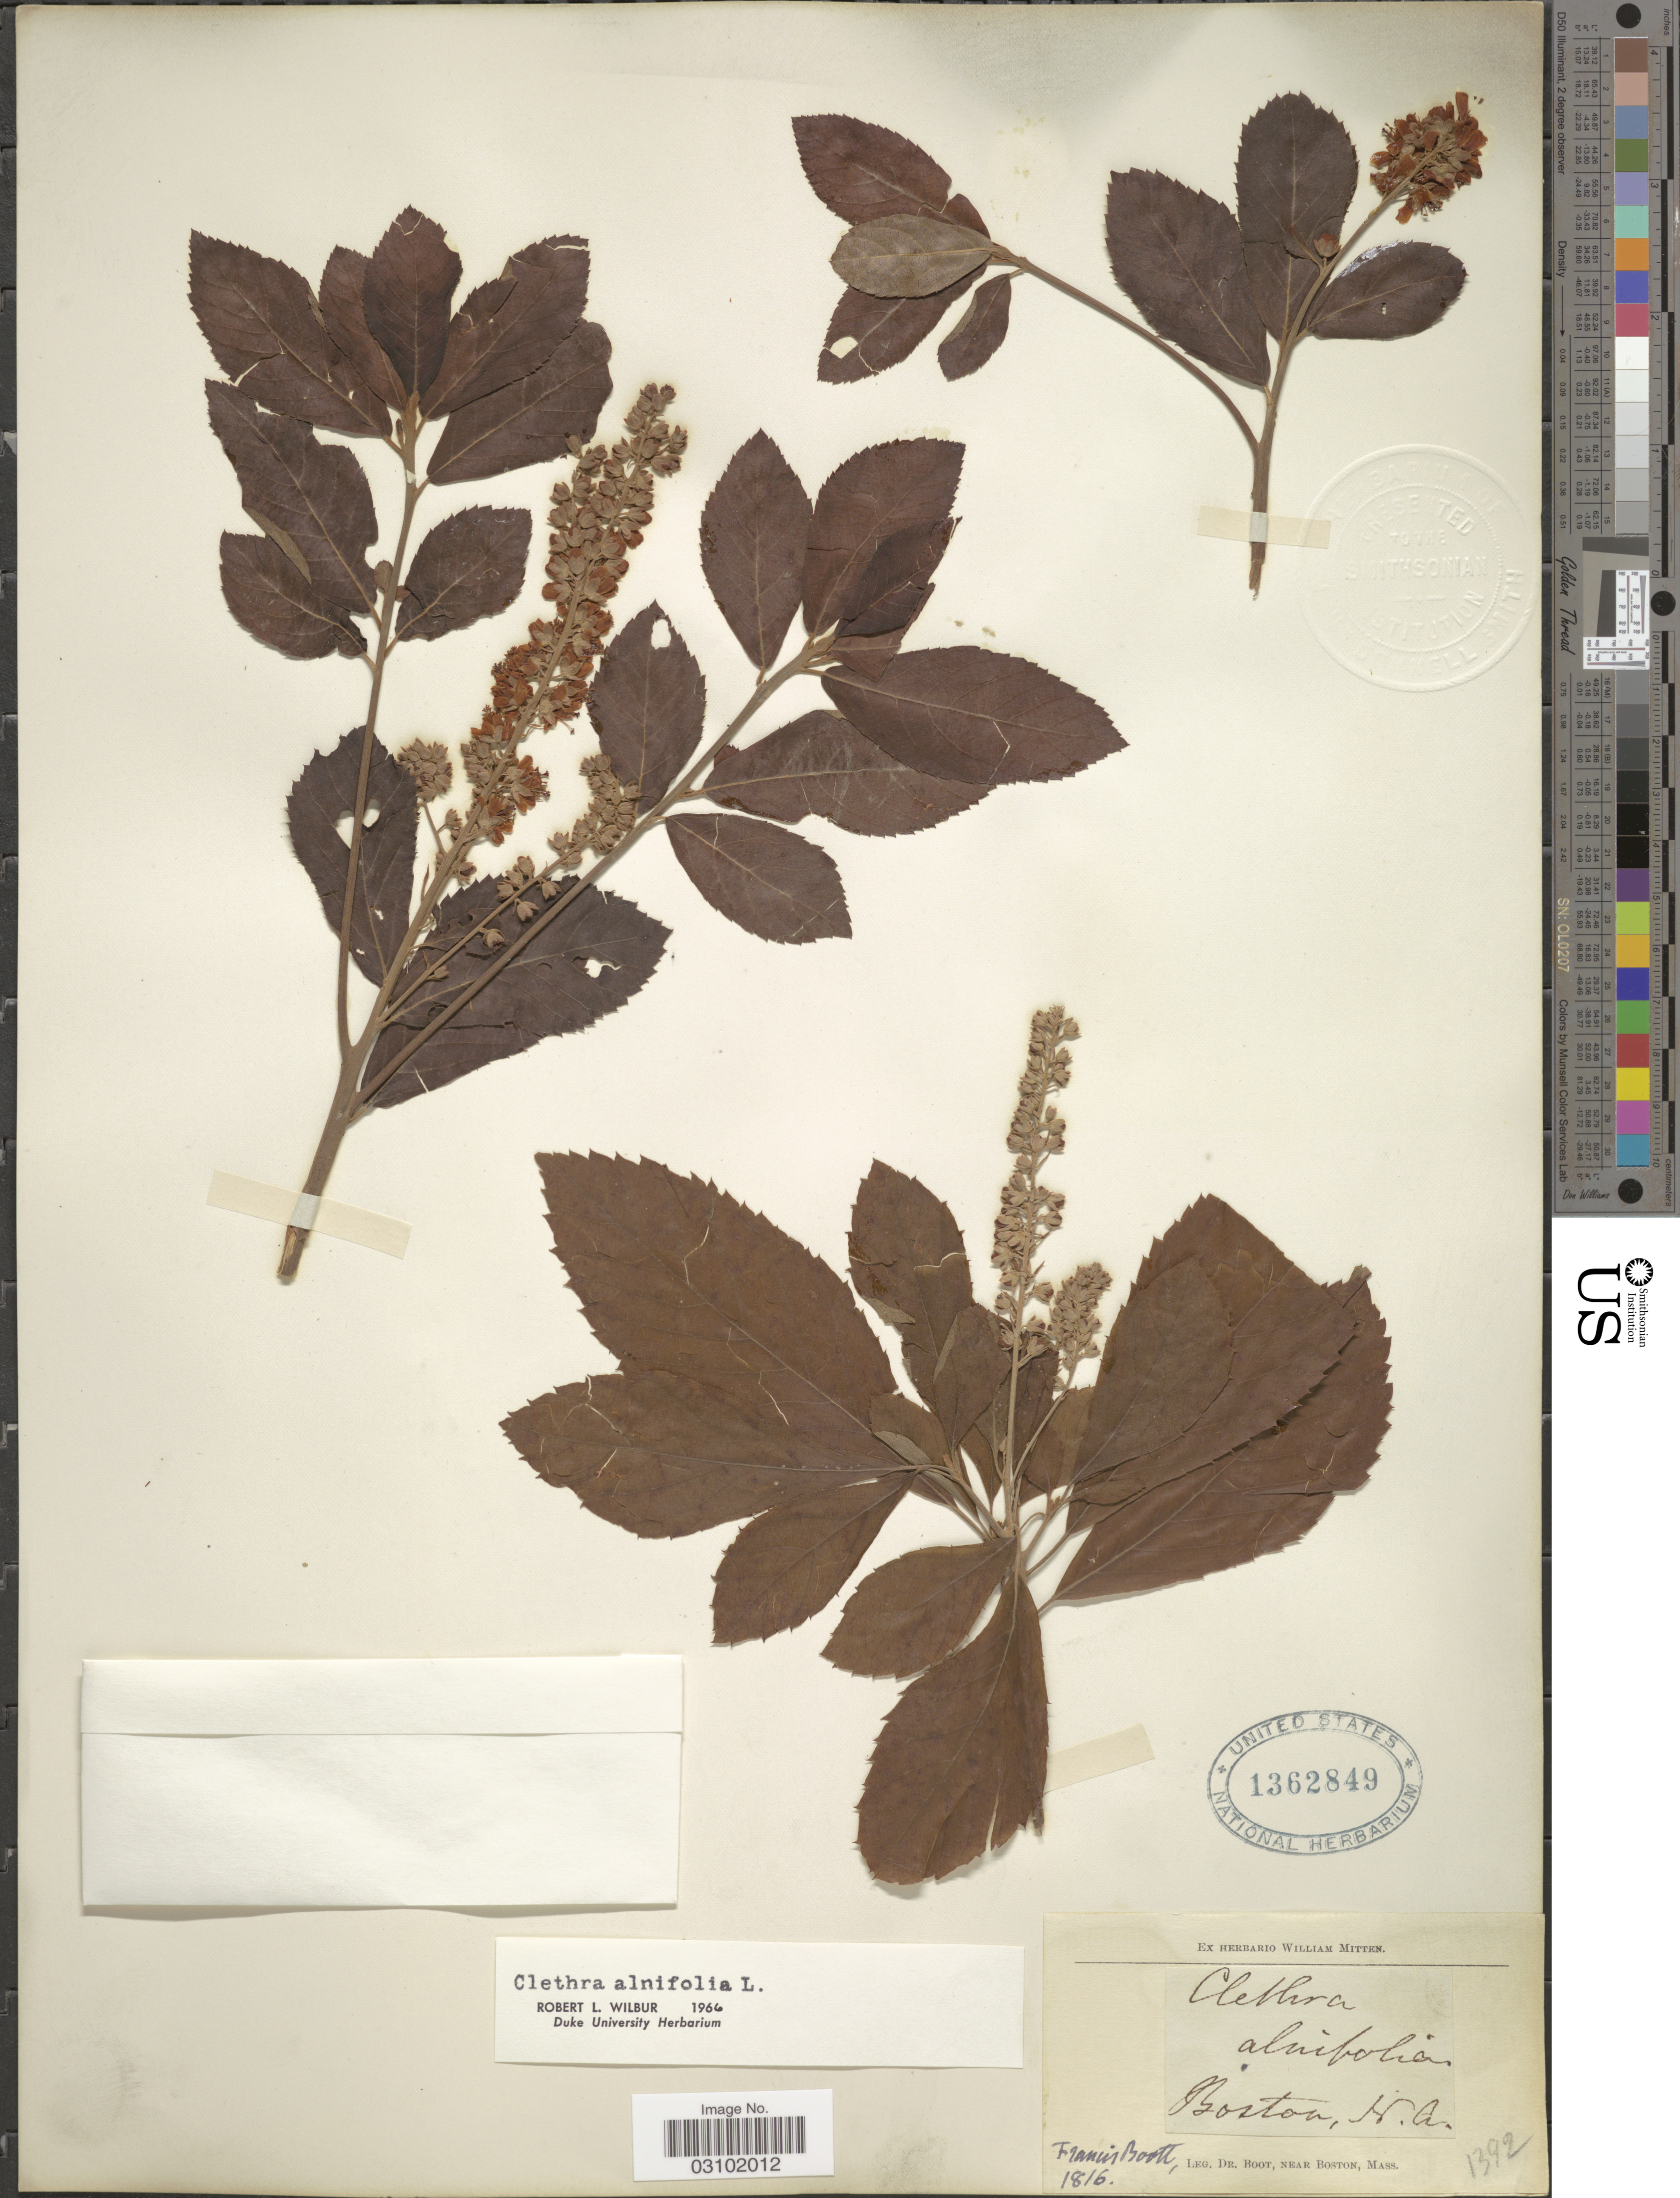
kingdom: Plantae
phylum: Tracheophyta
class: Magnoliopsida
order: Ericales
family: Clethraceae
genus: Clethra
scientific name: Clethra alnifolia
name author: L.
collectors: F. Boot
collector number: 1392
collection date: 1816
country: United States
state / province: Massachusetts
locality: Boston. M.A.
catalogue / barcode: US 1362849